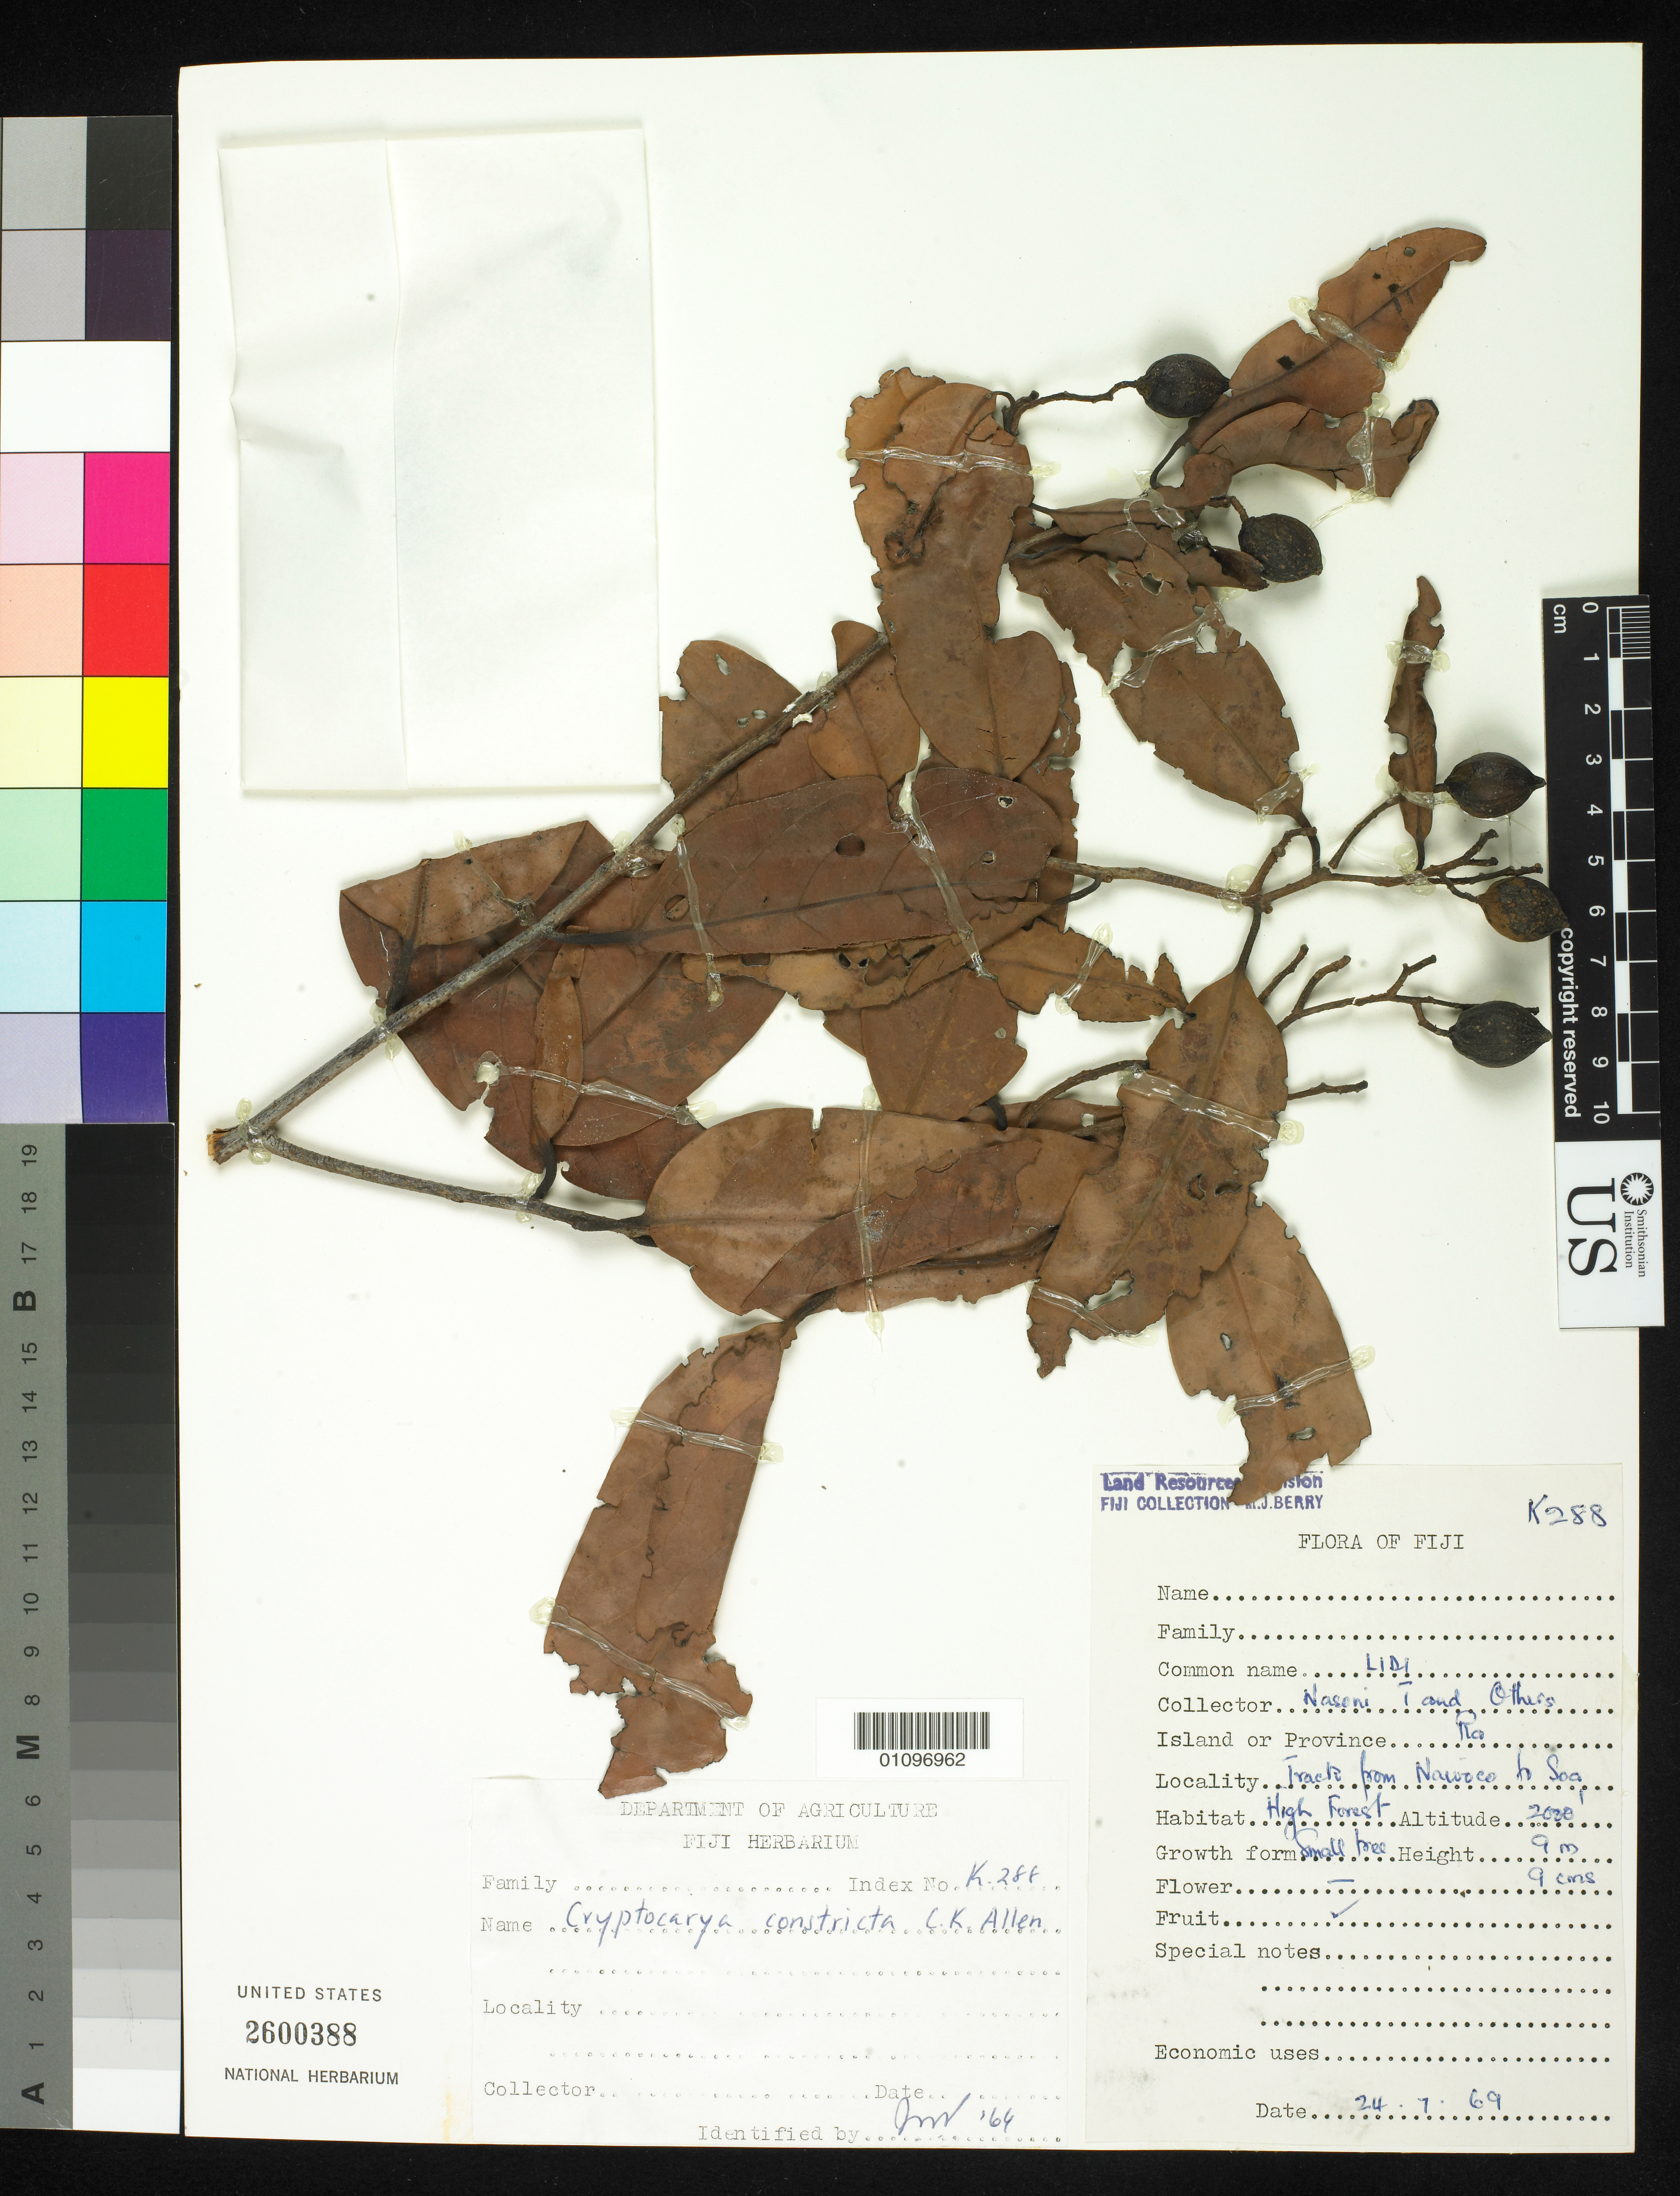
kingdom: Plantae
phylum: Tracheophyta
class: Magnoliopsida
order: Laurales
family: Lauraceae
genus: Cryptocarya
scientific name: Cryptocarya constricta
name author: C.K. Allen in A.C. Sm.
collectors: T. Nasoni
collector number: K288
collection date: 1969-07-24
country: Fiji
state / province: Ra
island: Viti Levu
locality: Track from Navuoso to Soa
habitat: High Forest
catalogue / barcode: US 2600388